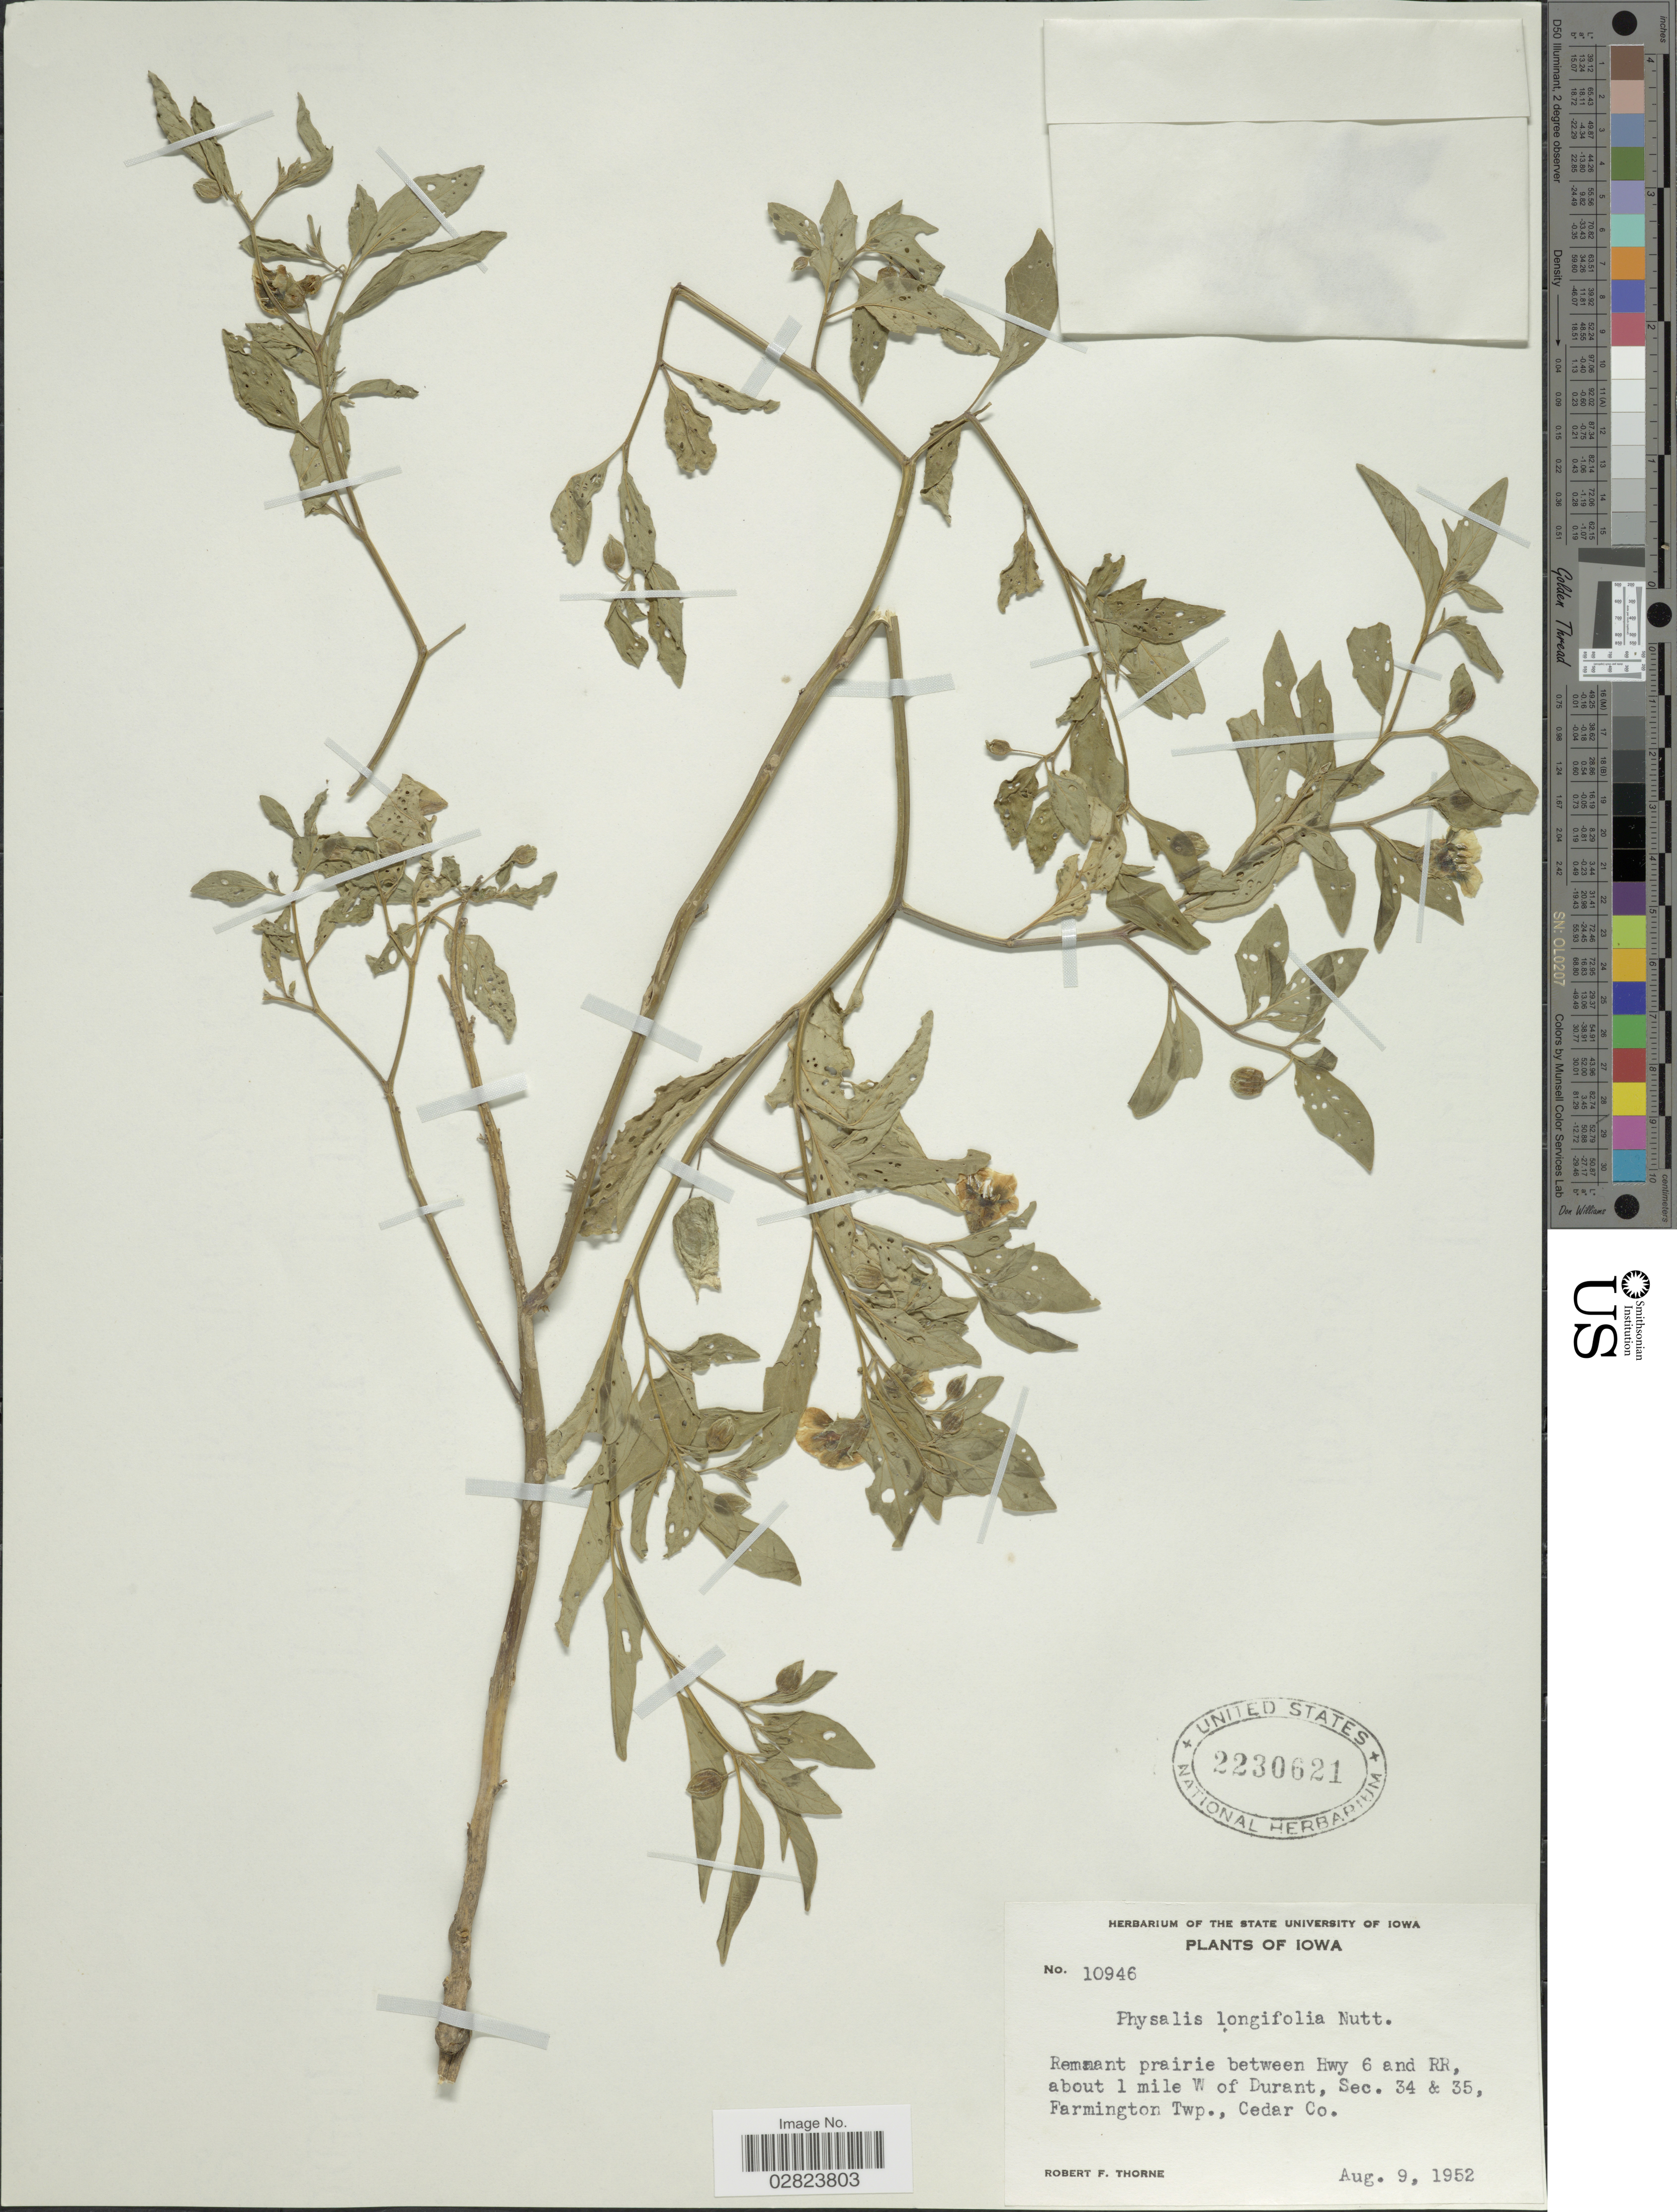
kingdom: Plantae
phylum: Tracheophyta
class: Magnoliopsida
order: Solanales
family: Solanaceae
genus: Physalis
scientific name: Physalis longifolia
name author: Nutt.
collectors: R. F. Thorne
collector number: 10946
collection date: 1952-08-09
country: United States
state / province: Iowa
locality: Remnant prairie between Hwy 6 and RR, about 1 mile W of Durant, Sec. 34 & 35, Farmington Twp., Cedar Co.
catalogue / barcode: US 2230621